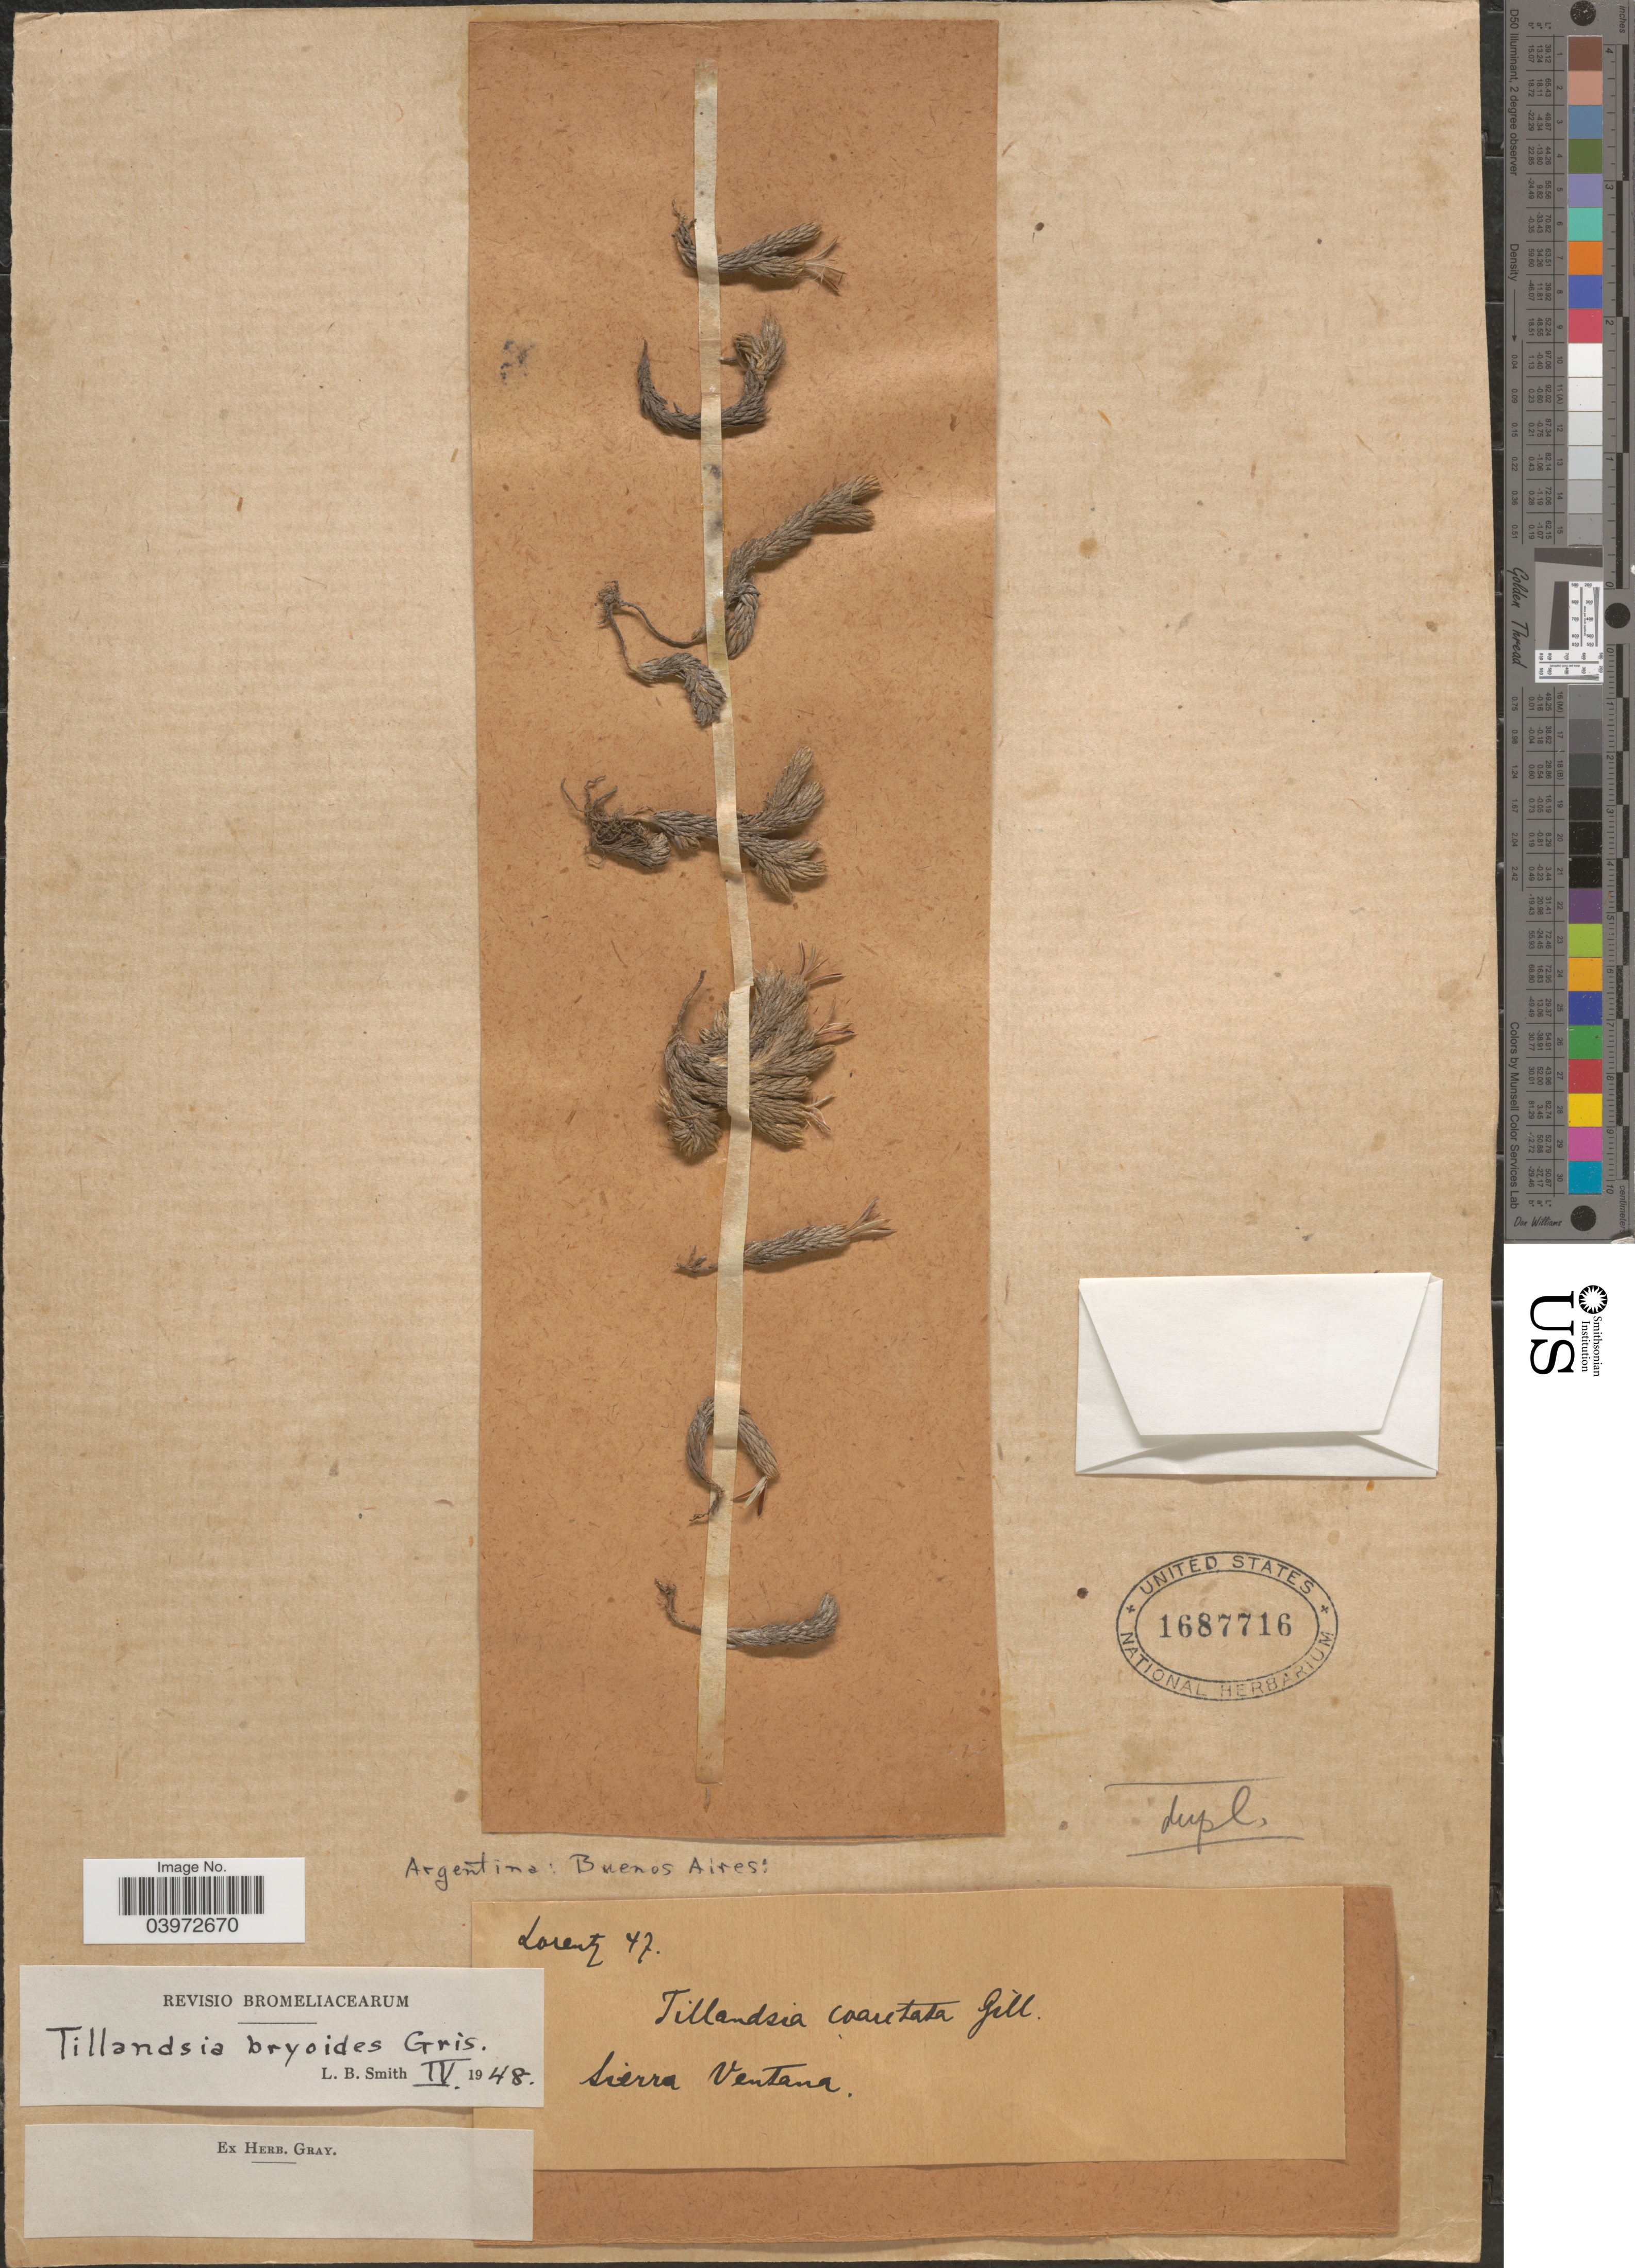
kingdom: Plantae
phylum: Tracheophyta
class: Liliopsida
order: Poales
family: Bromeliaceae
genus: Tillandsia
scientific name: Tillandsia bryoides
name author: Griseb. ex Baker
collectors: -. Lorentz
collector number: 47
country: Argentina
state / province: Buenos Aires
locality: Sierra Ventana.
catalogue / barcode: US 1687716